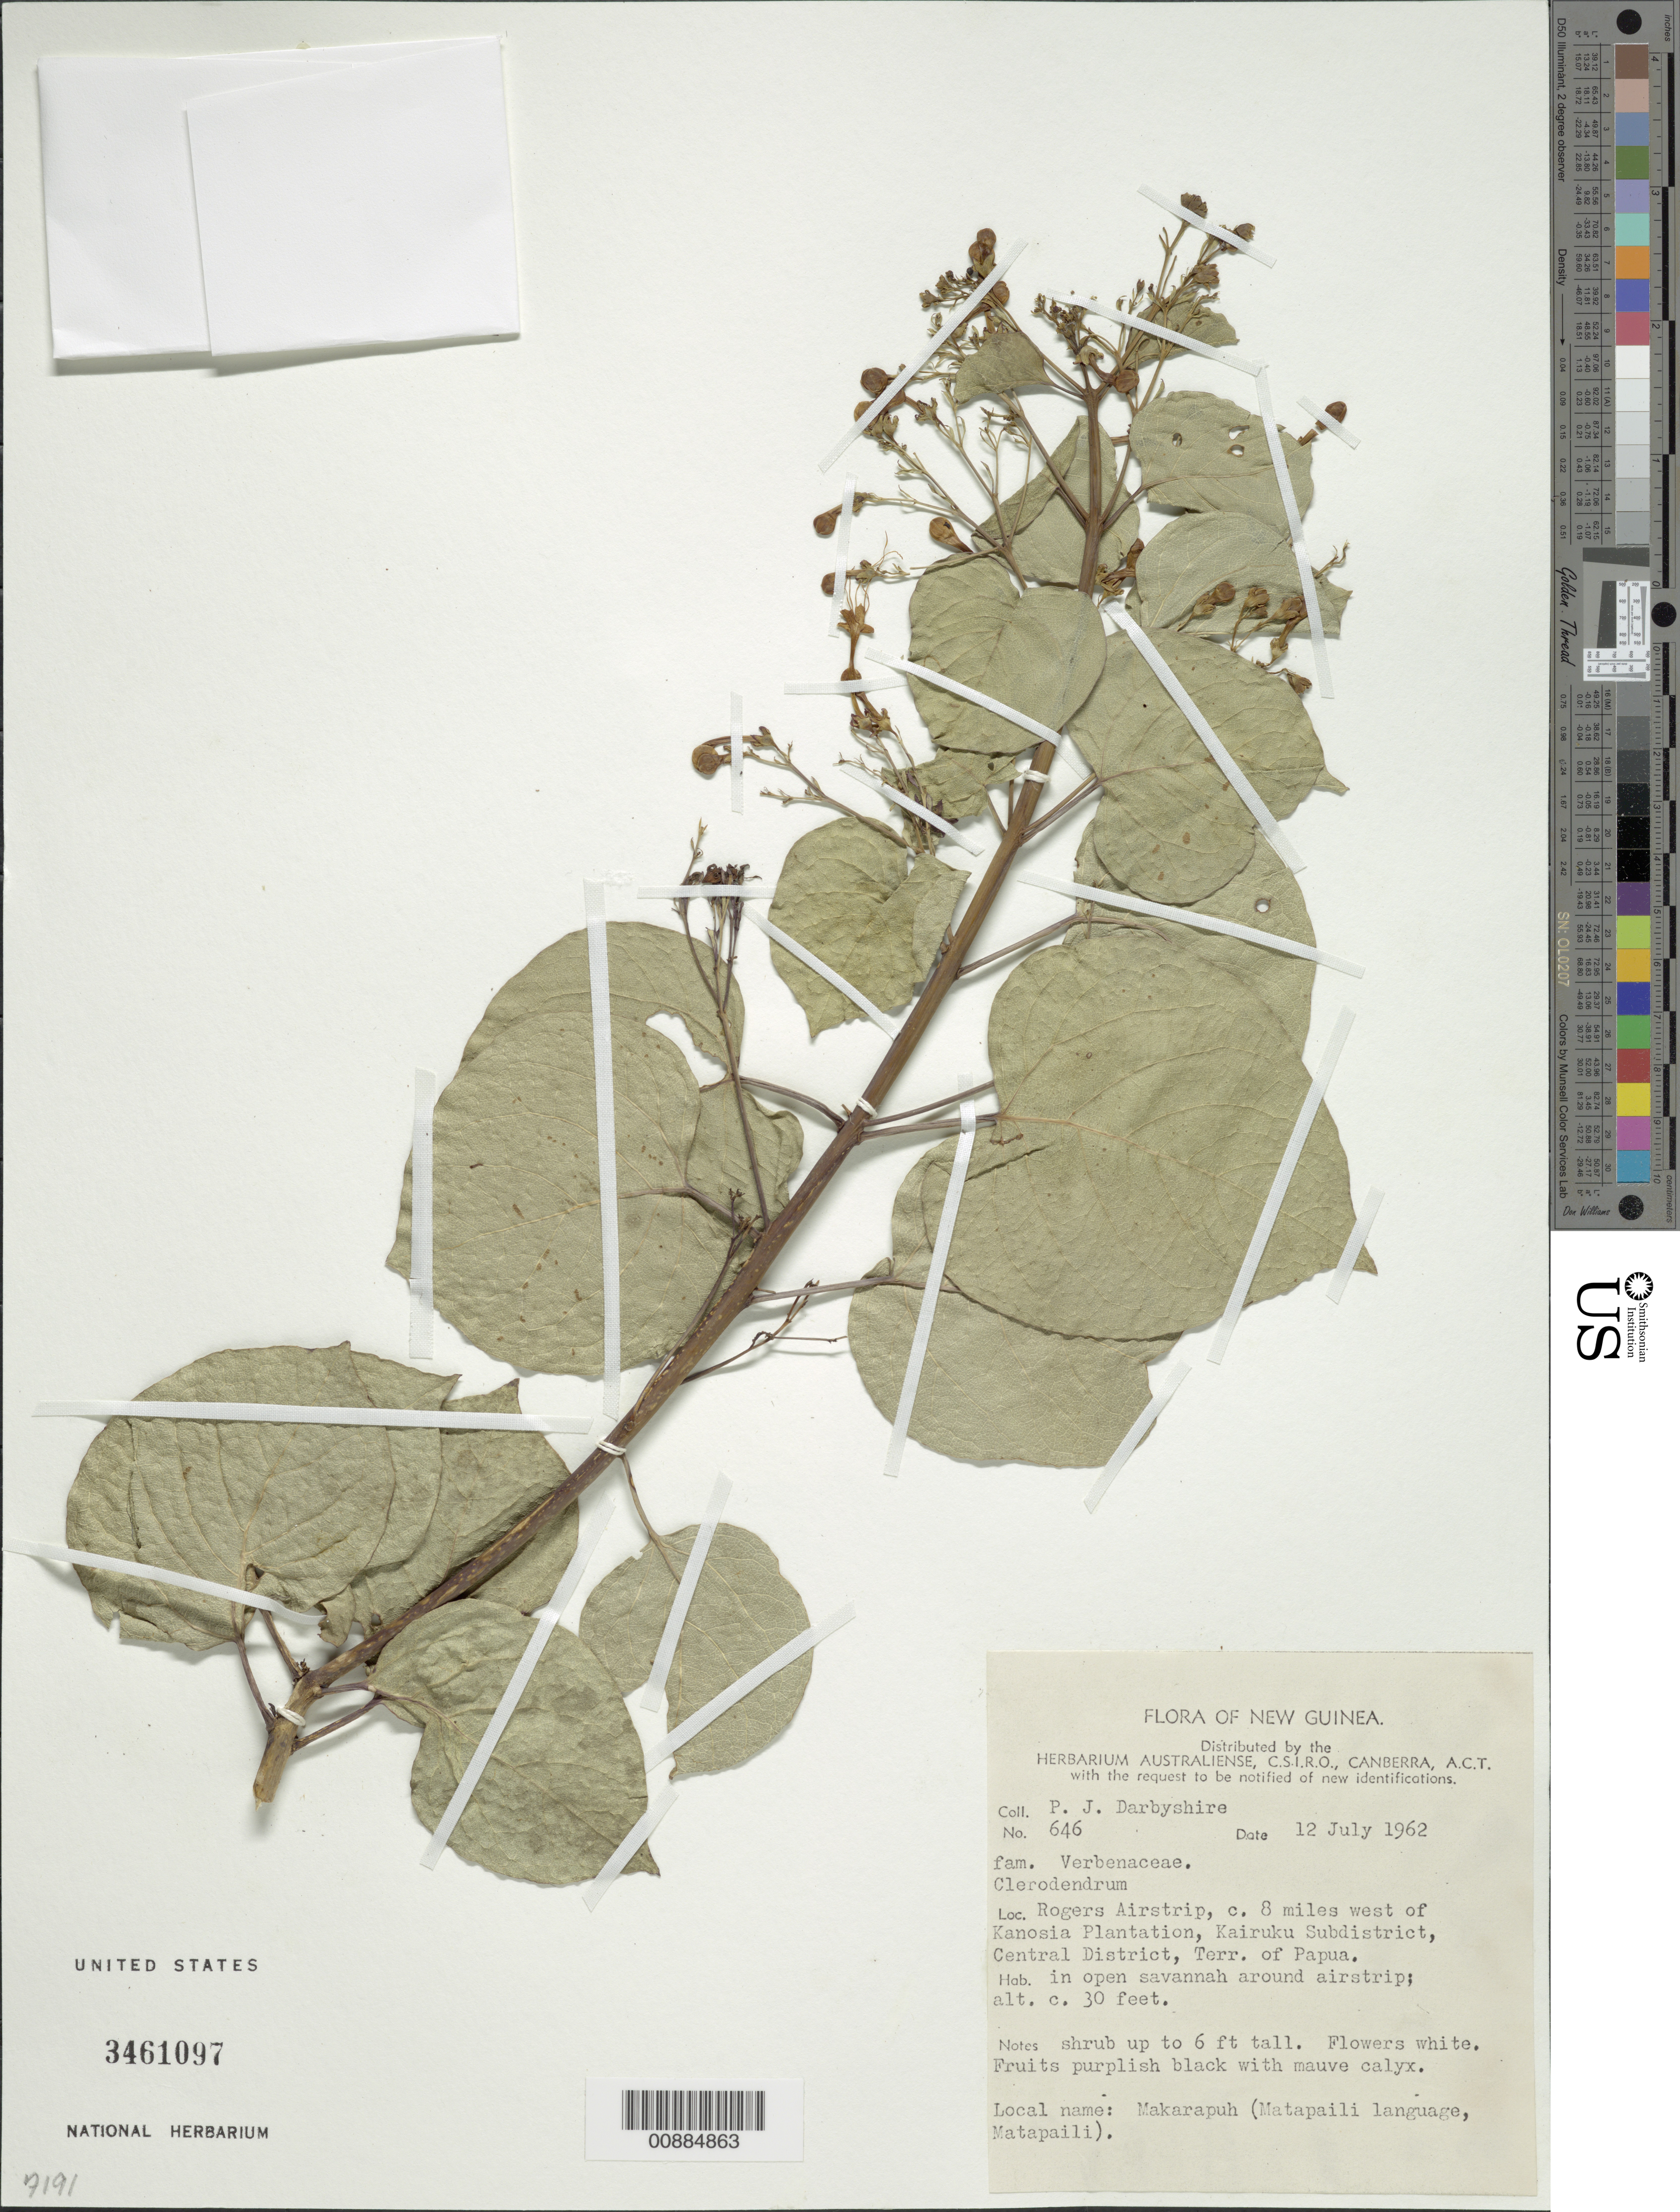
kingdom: Plantae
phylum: Tracheophyta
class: Magnoliopsida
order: Lamiales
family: Lamiaceae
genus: Clerodendrum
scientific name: Clerodendrum sp.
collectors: P. Darbyshire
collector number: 646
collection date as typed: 12 Jul 1962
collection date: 1962-07-12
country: Papua New Guinea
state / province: Central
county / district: Kairuku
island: New Guinea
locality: Rogers Airstrip, c. 8 miles west of Kanosia Plantation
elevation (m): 9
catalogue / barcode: US 3461097